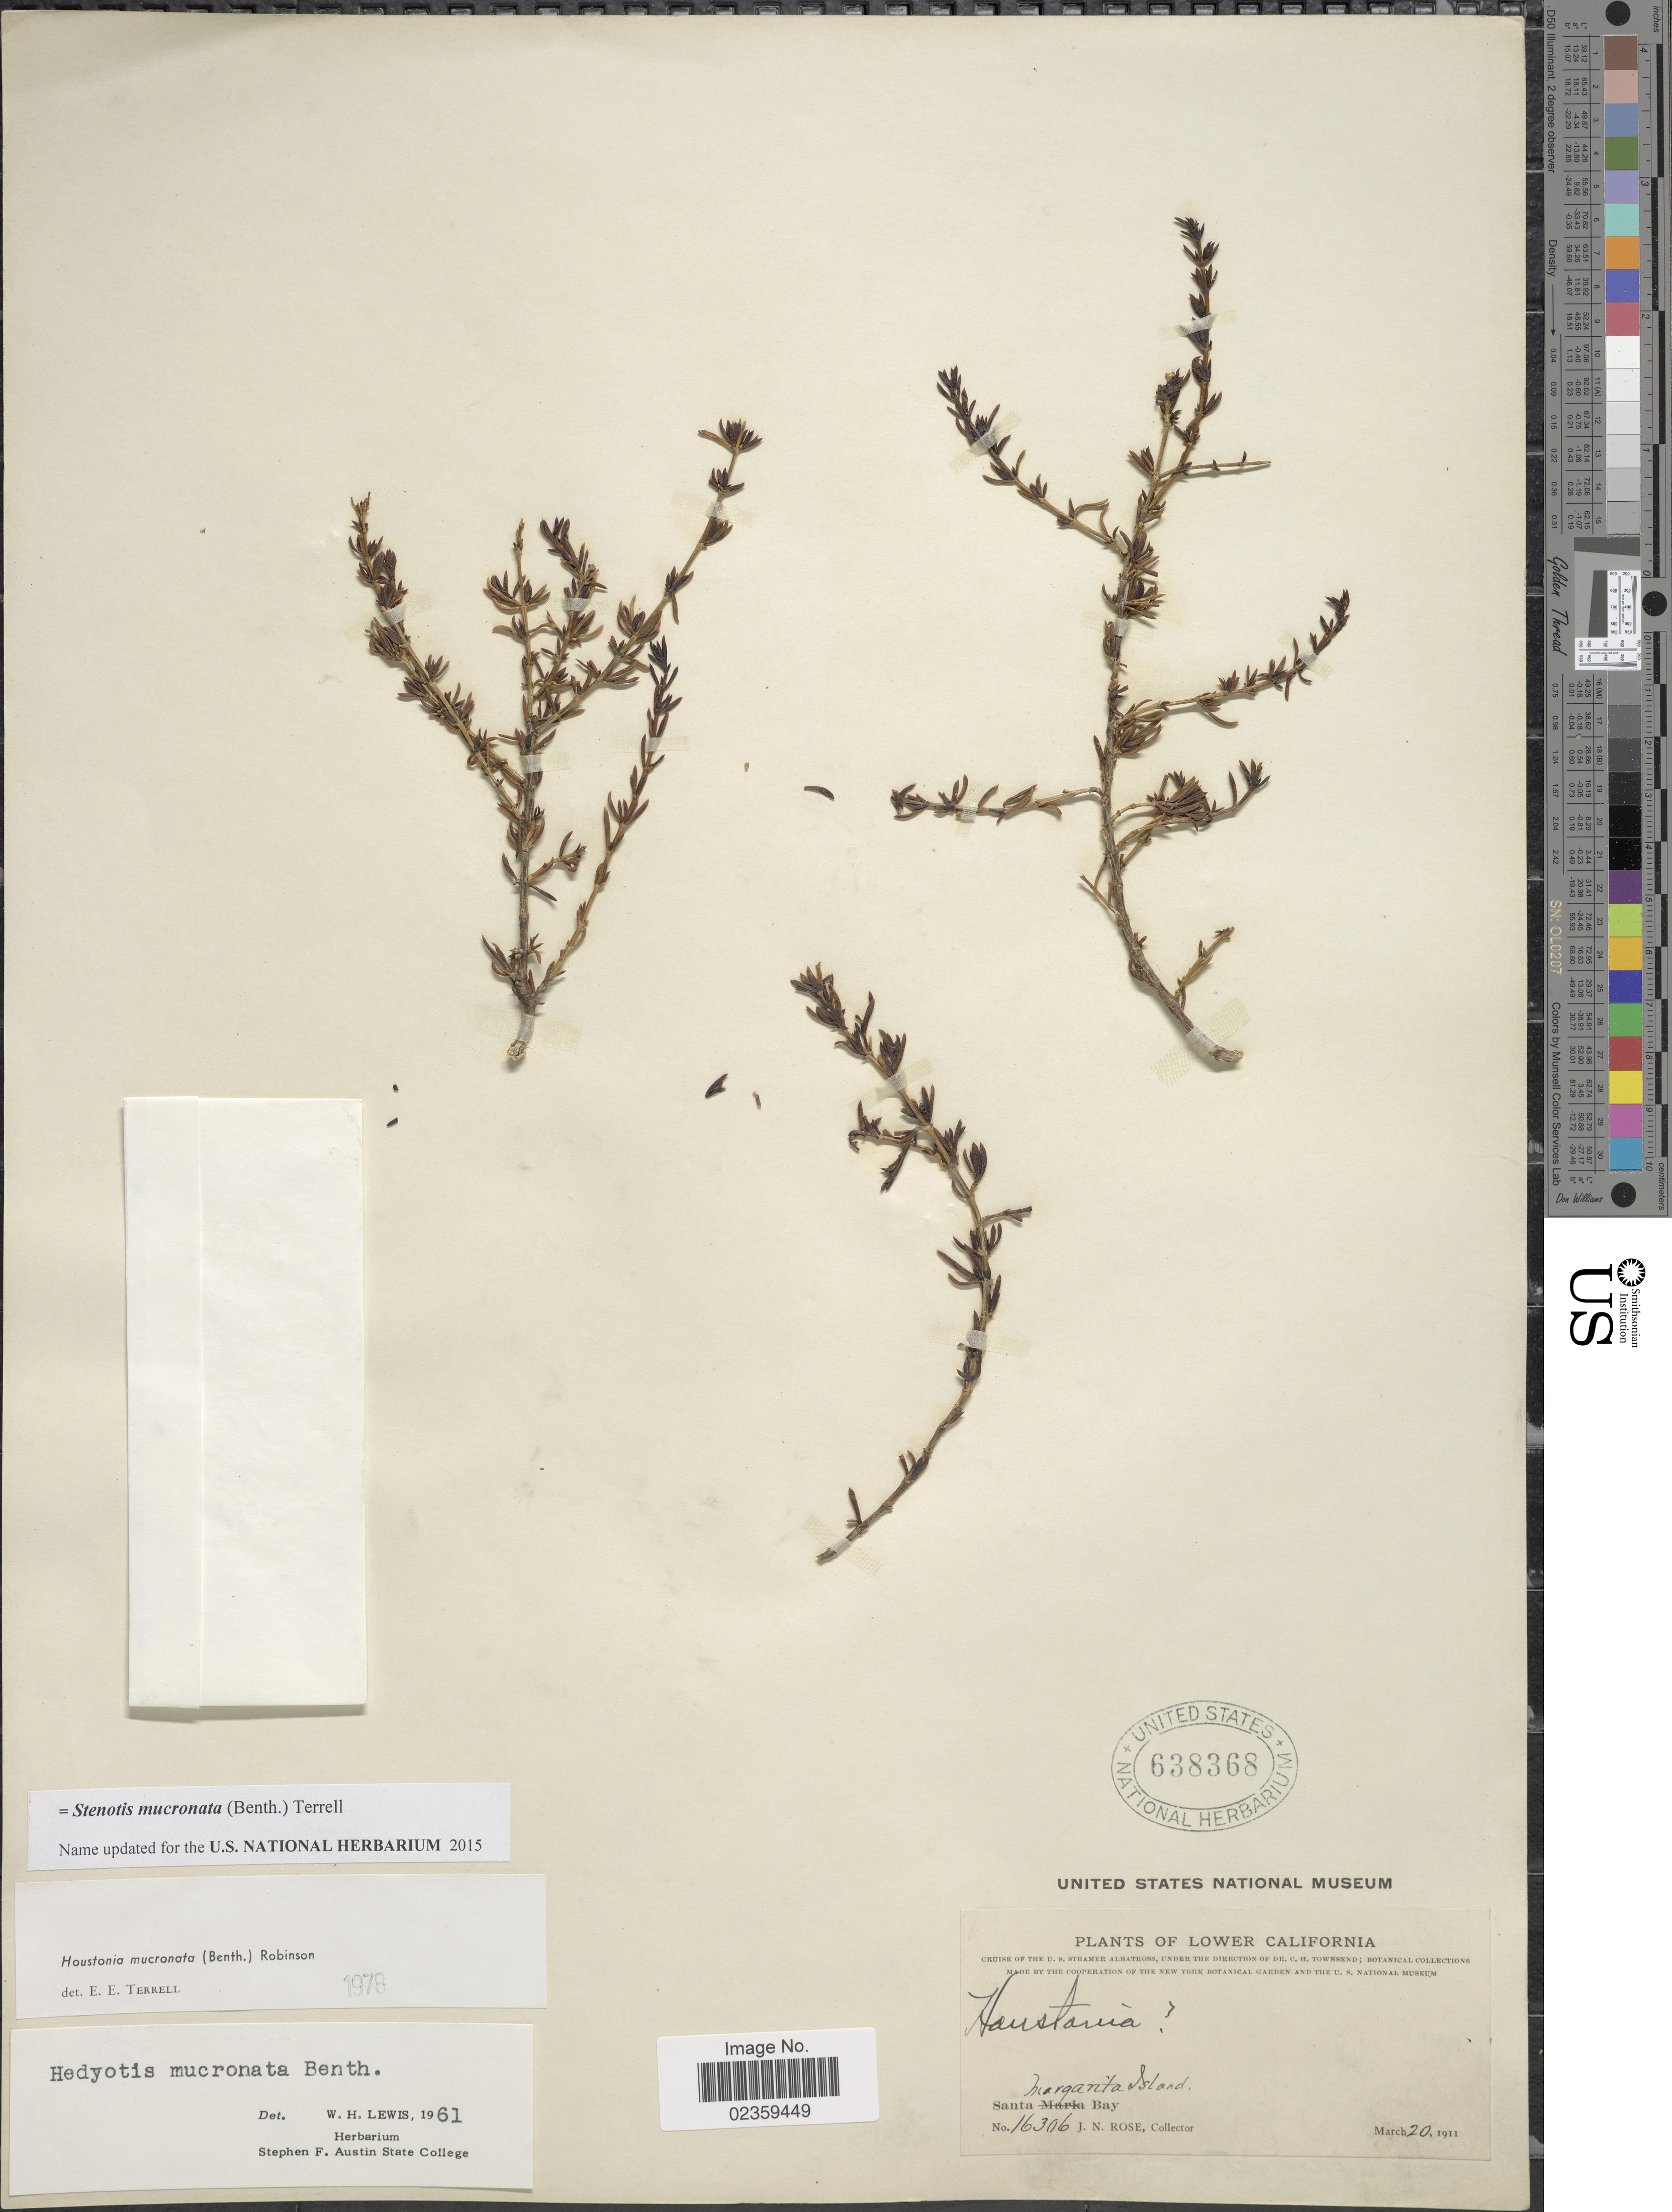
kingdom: Plantae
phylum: Tracheophyta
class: Magnoliopsida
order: Gentianales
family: Rubiaceae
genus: Stenotis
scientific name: Stenotis mucronata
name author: (Benth.) Terrell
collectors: J. N. Rose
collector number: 16306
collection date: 1911-03-20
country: Mexico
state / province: Baja California Sur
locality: Lower California. Santa Margarita Island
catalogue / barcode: US 638368